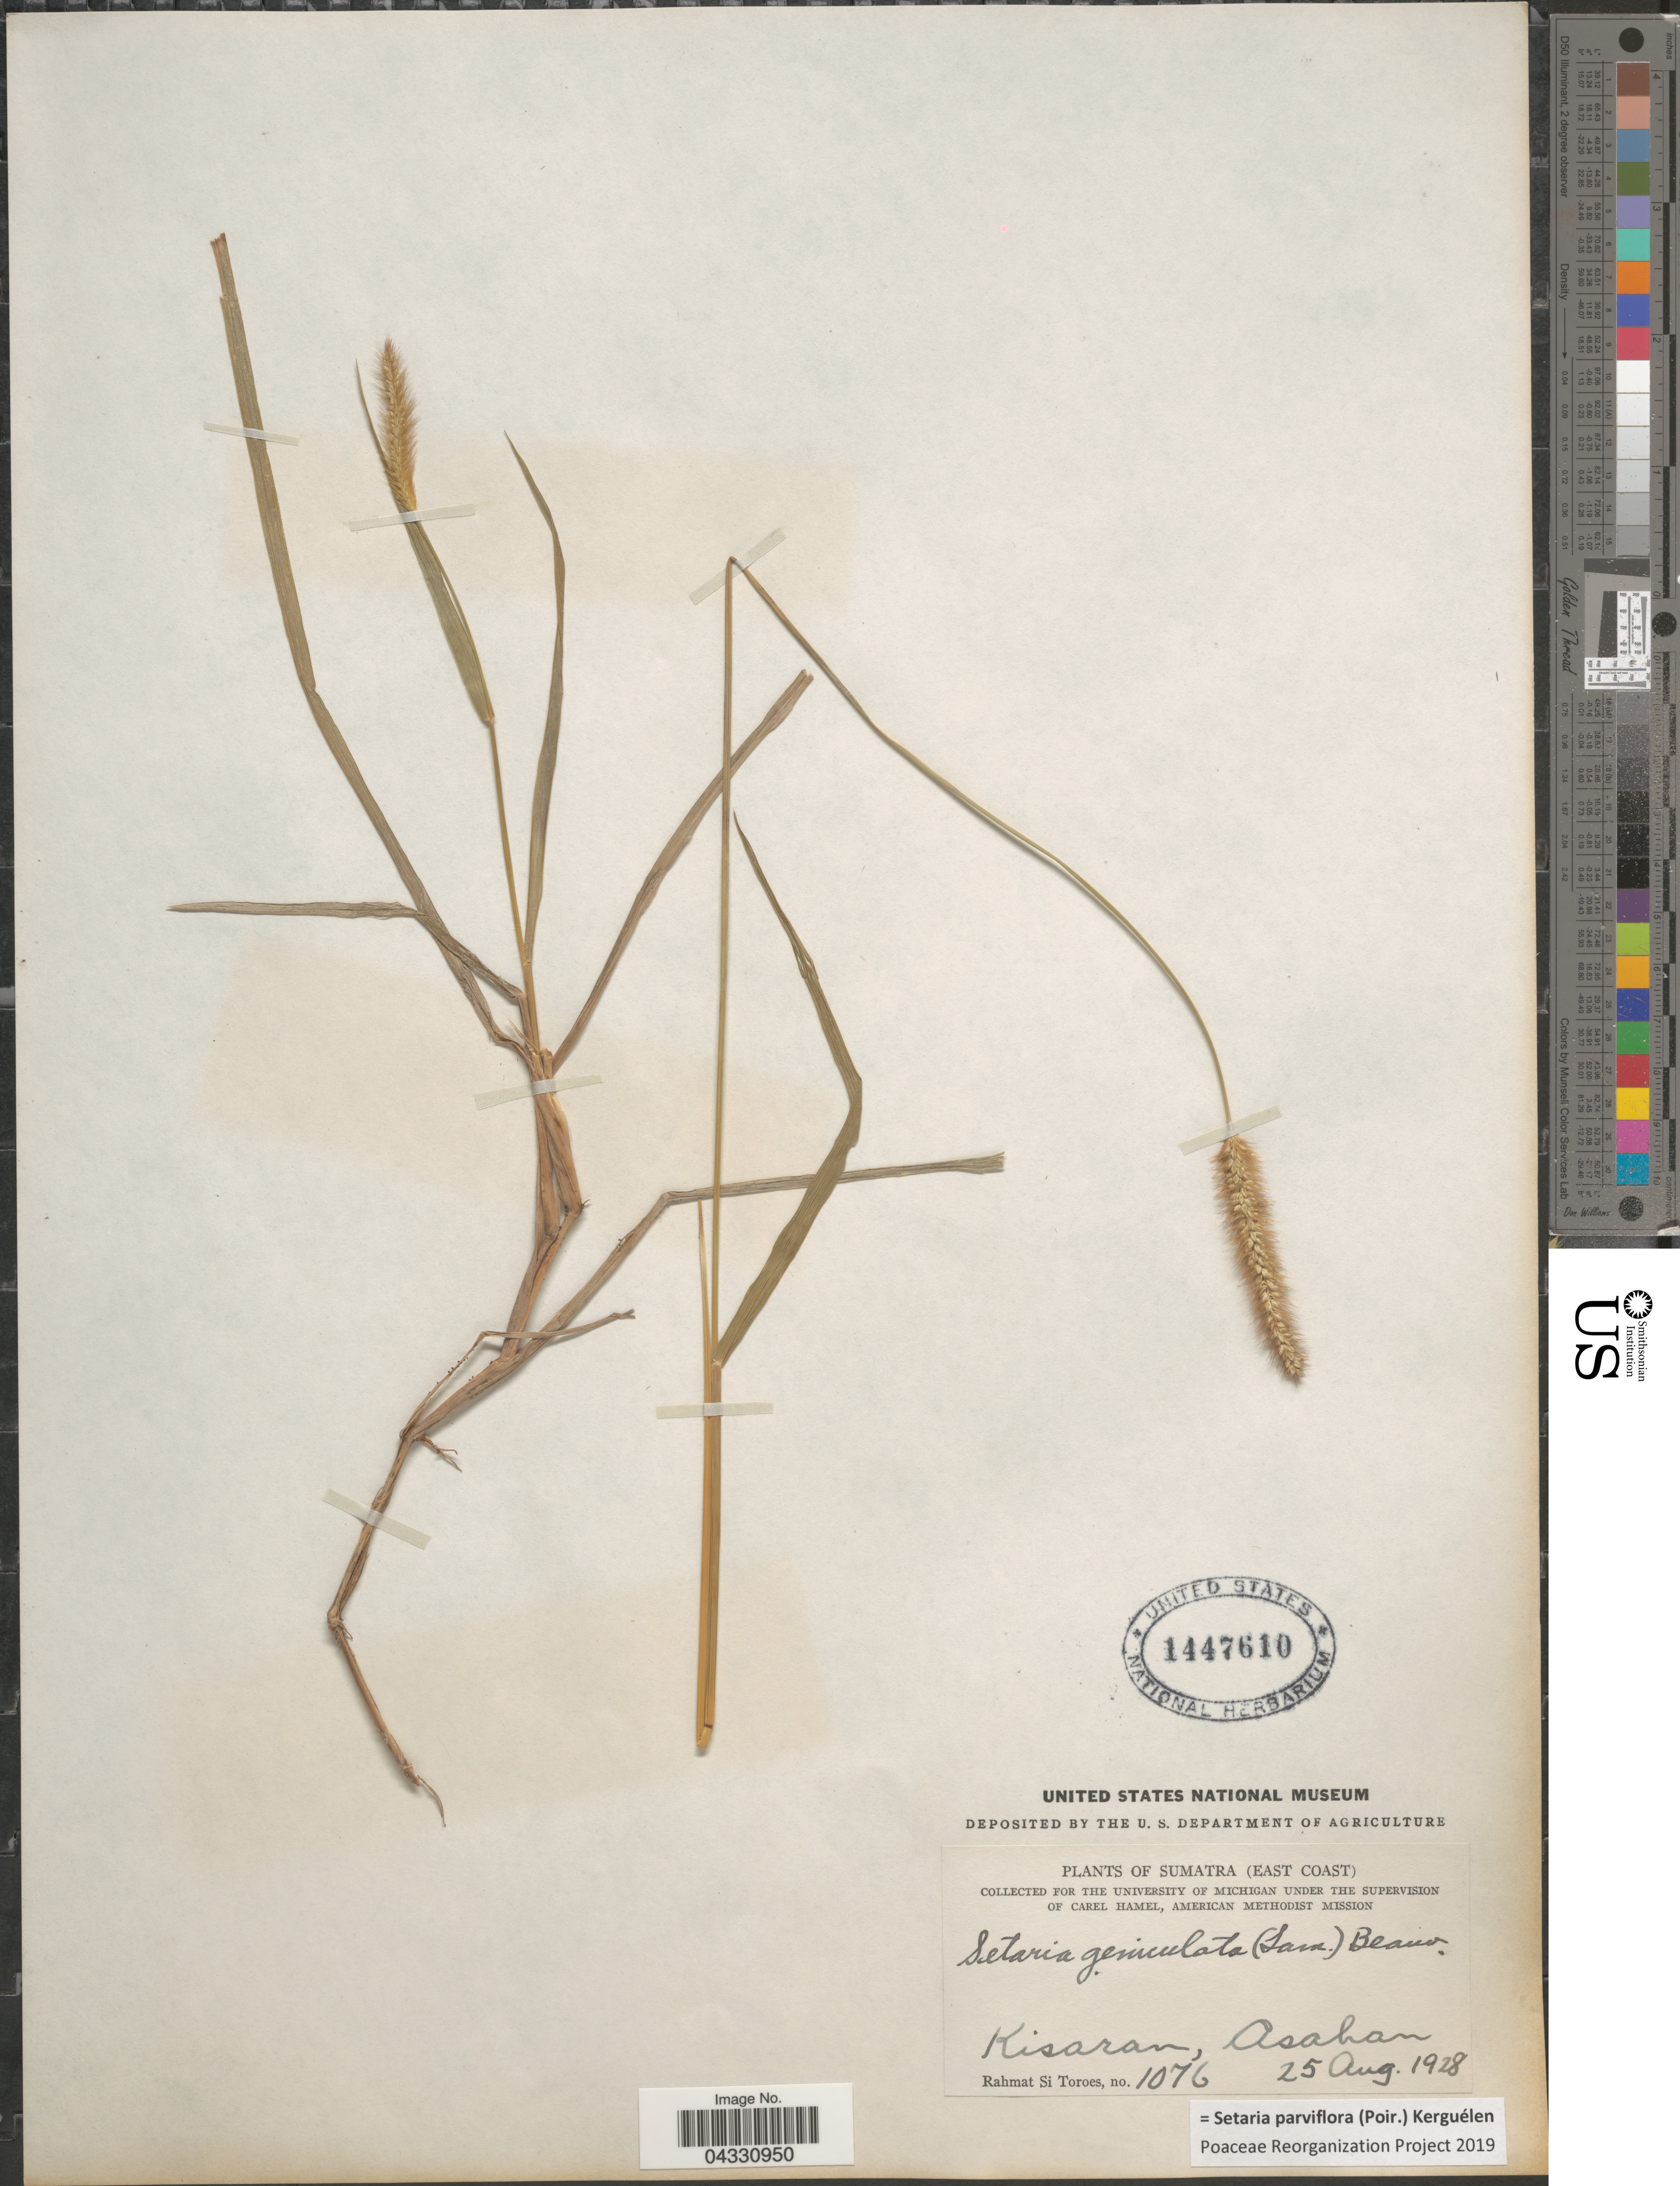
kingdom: Plantae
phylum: Tracheophyta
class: Liliopsida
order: Poales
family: Poaceae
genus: Setaria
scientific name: Setaria parviflora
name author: (Poir.) Kerguélen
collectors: Rahmat Si Boeea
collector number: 1076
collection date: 1928-08-25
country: Indonesia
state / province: Sumatra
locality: Sumatra (East Coast). Kisaran, Asahan.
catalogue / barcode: US 1447610